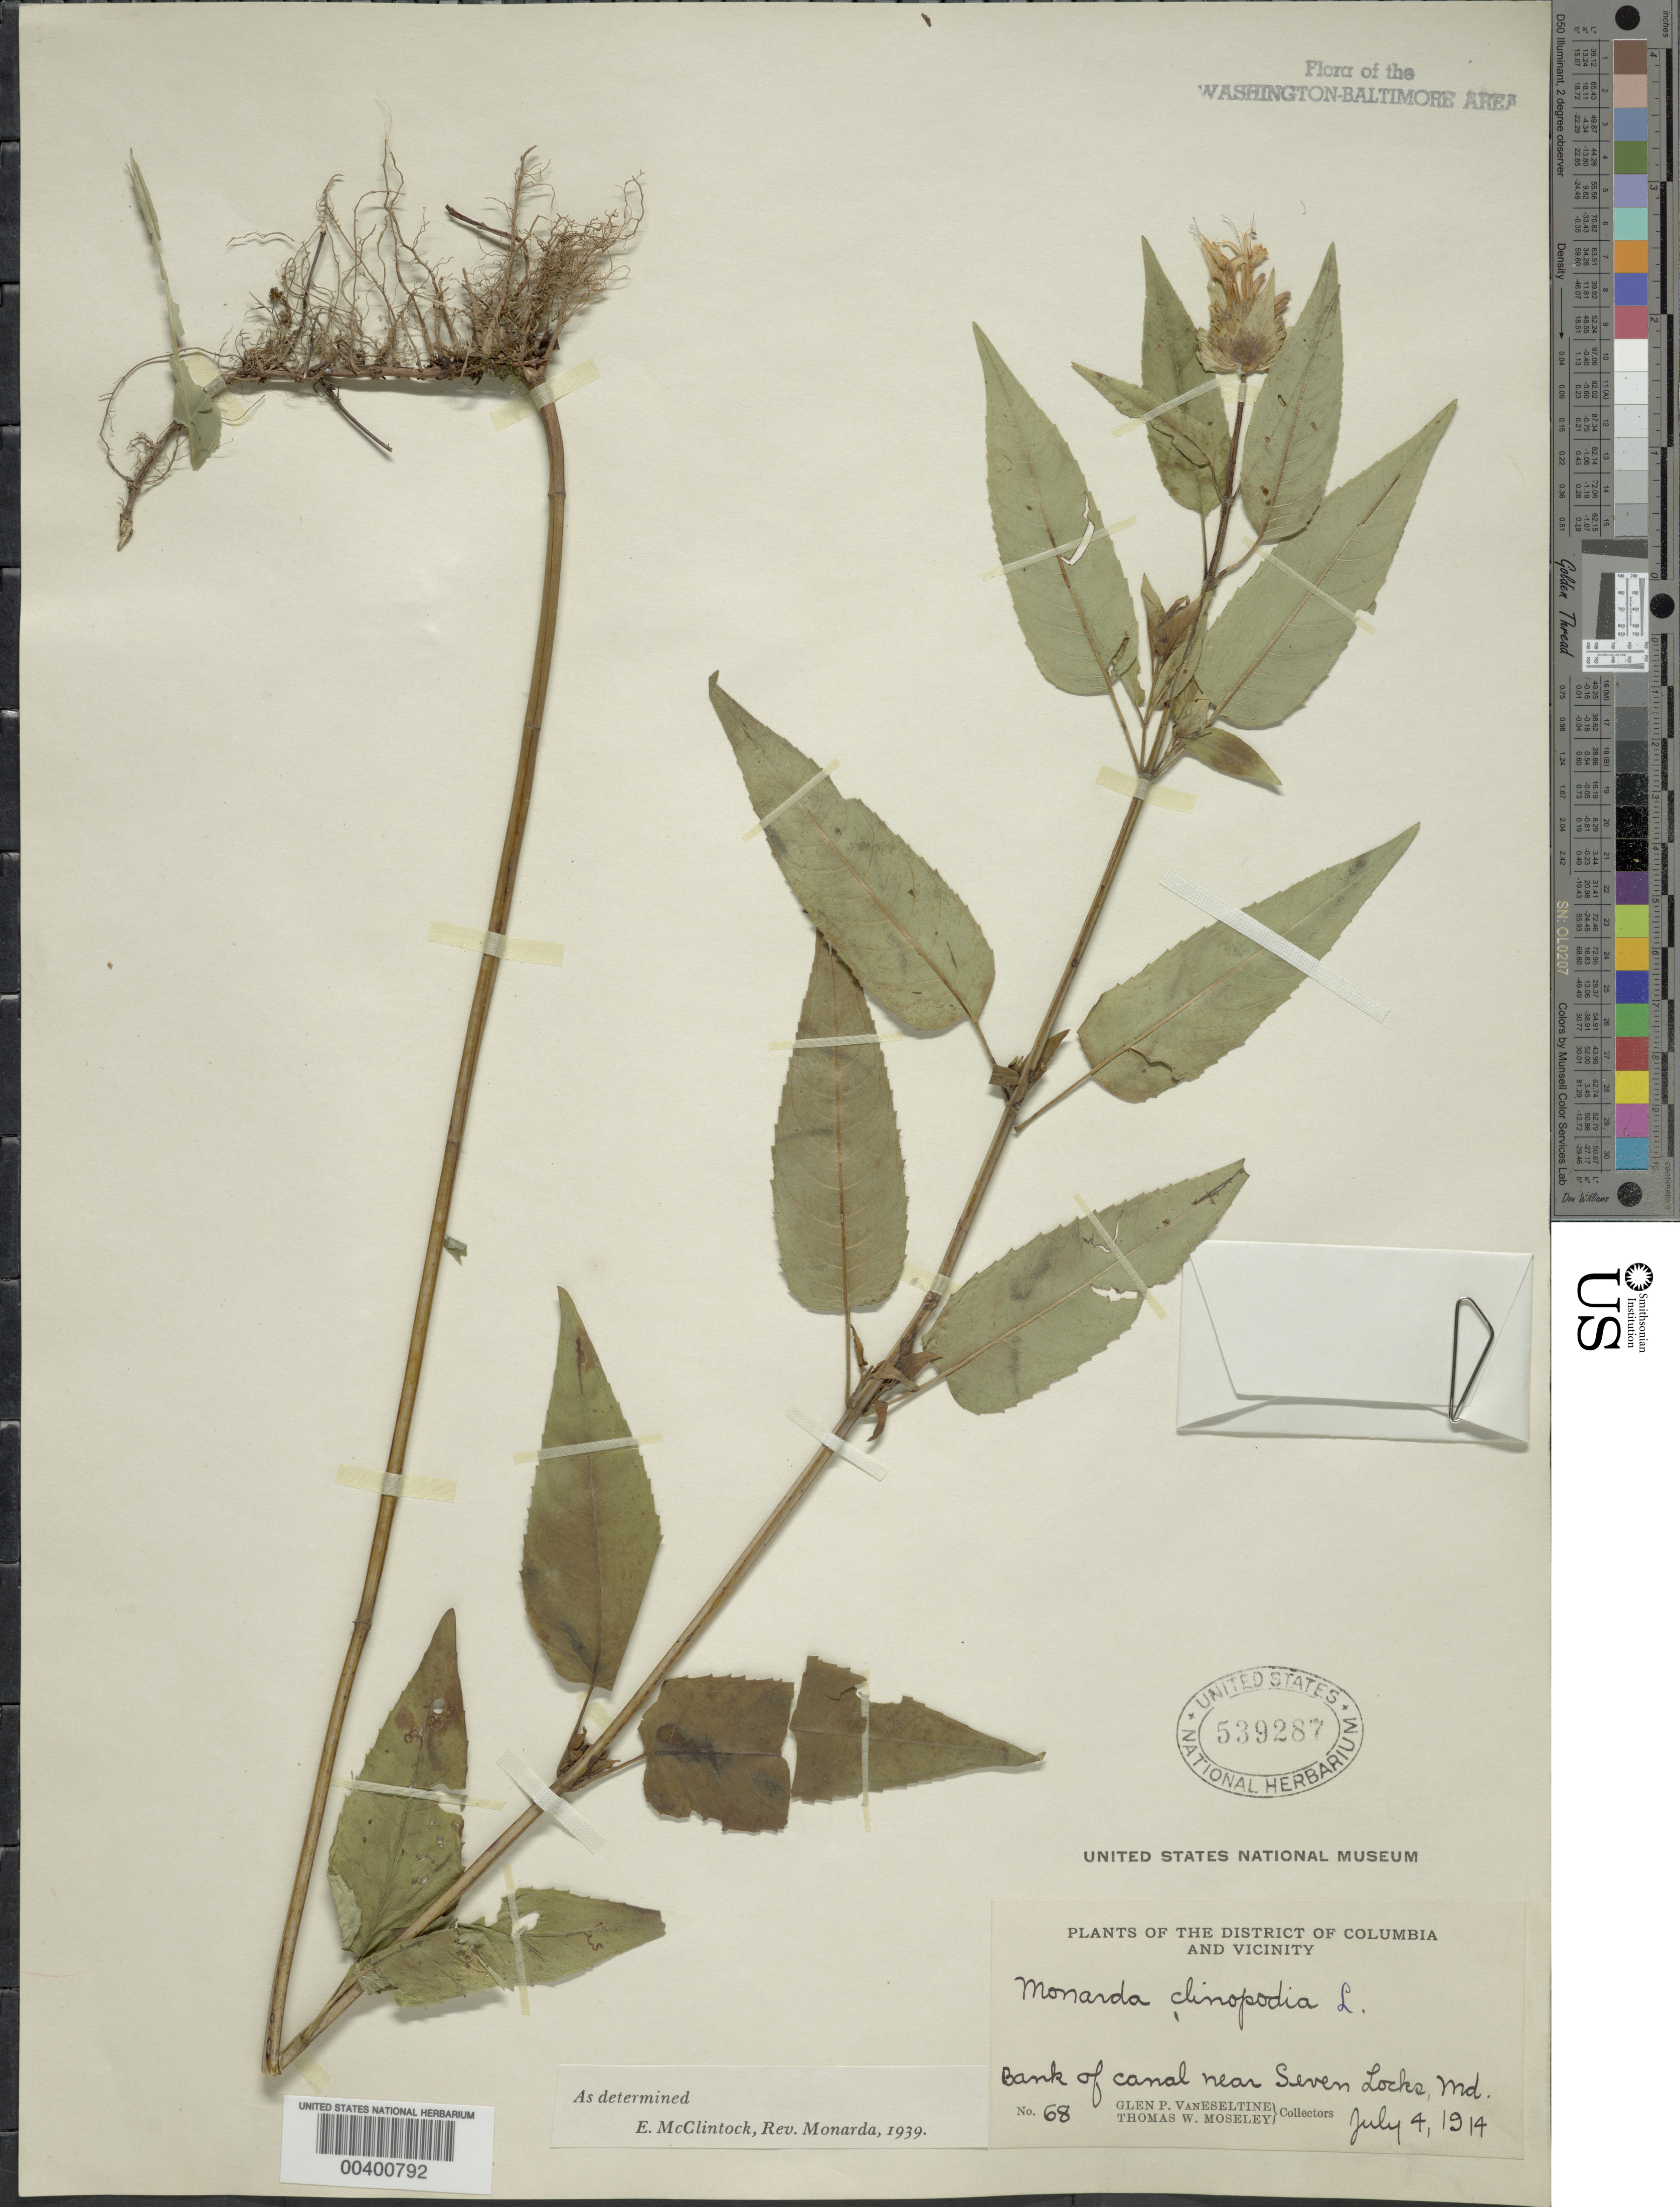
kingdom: Plantae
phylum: Tracheophyta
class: Magnoliopsida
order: Lamiales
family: Lamiaceae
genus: Monarda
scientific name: Monarda clinopodia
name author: L.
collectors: G. P. Van Eseltine & T. Moseley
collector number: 68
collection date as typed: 04 Jul 1914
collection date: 1914-07-04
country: United States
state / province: Maryland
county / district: Montgomery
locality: C. & O. Canal near Seven Locks C. and O. Canal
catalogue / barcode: US 539287